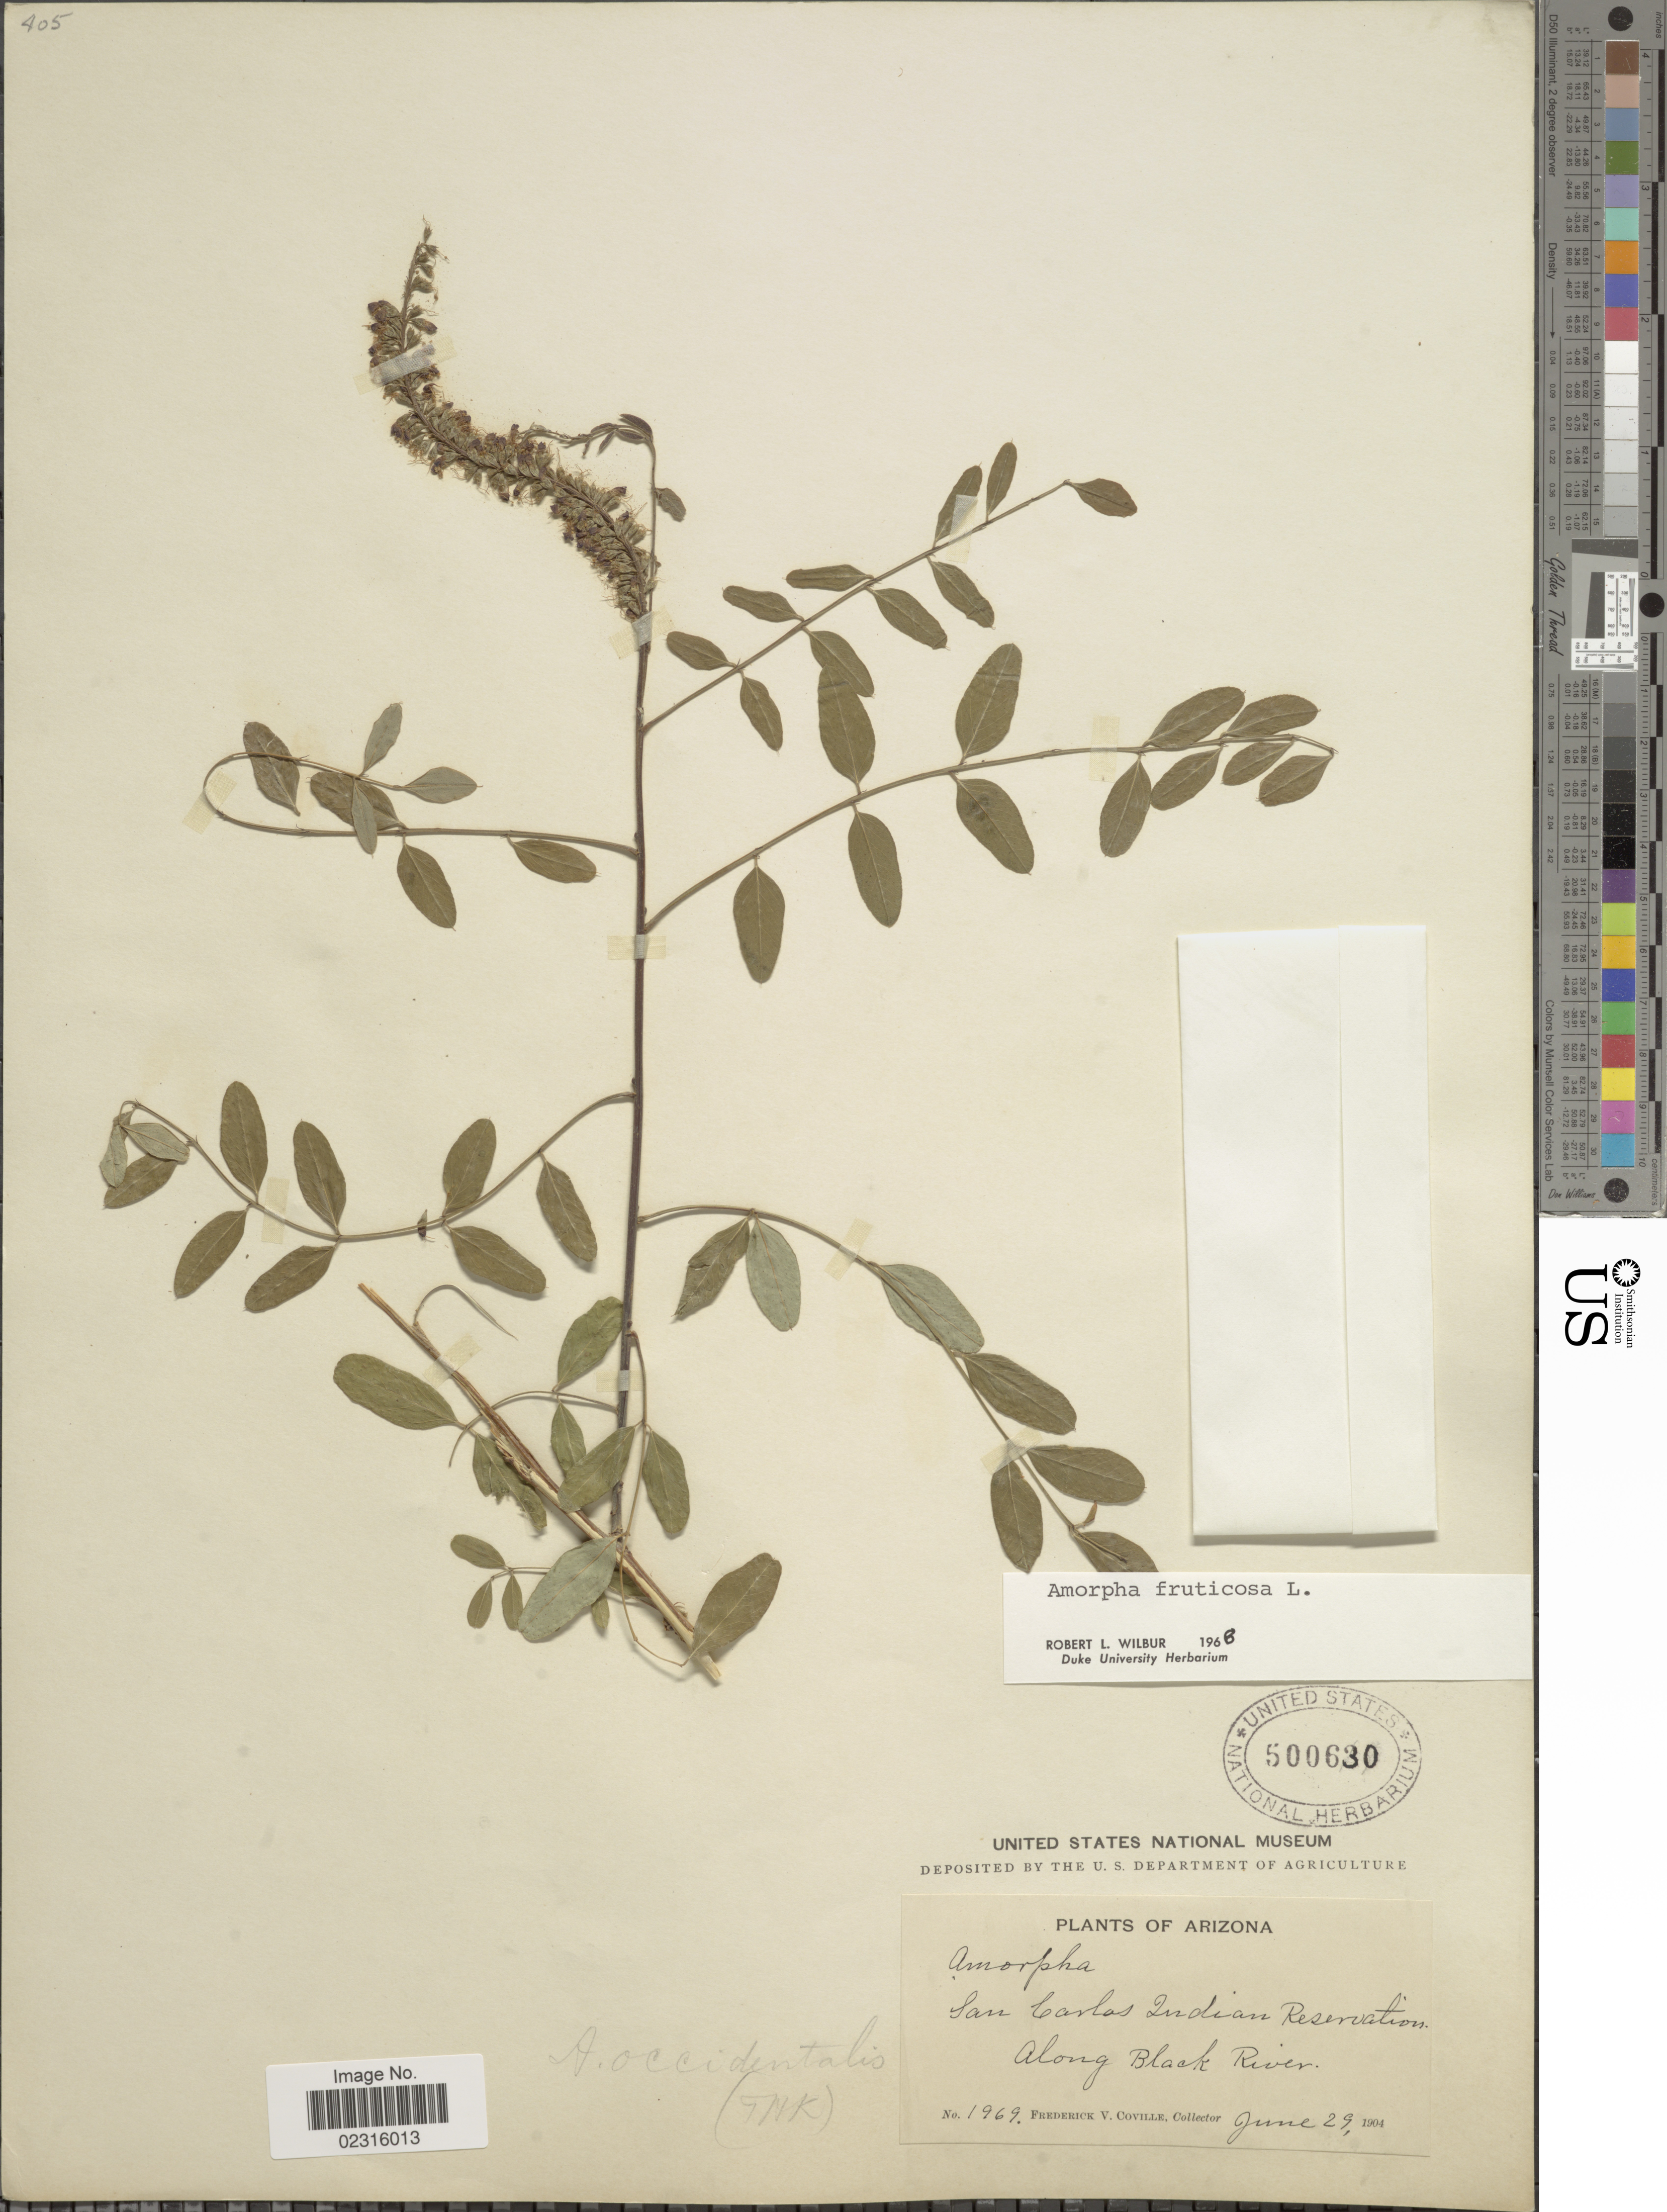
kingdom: Plantae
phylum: Tracheophyta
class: Magnoliopsida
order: Fabales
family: Fabaceae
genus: Amorpha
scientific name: Amorpha fruticosa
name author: L.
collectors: F. V. Coville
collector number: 1969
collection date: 1904-06-29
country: United States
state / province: Arizona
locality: San Carlos Indian Reservation, along Black River.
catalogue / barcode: US 500630